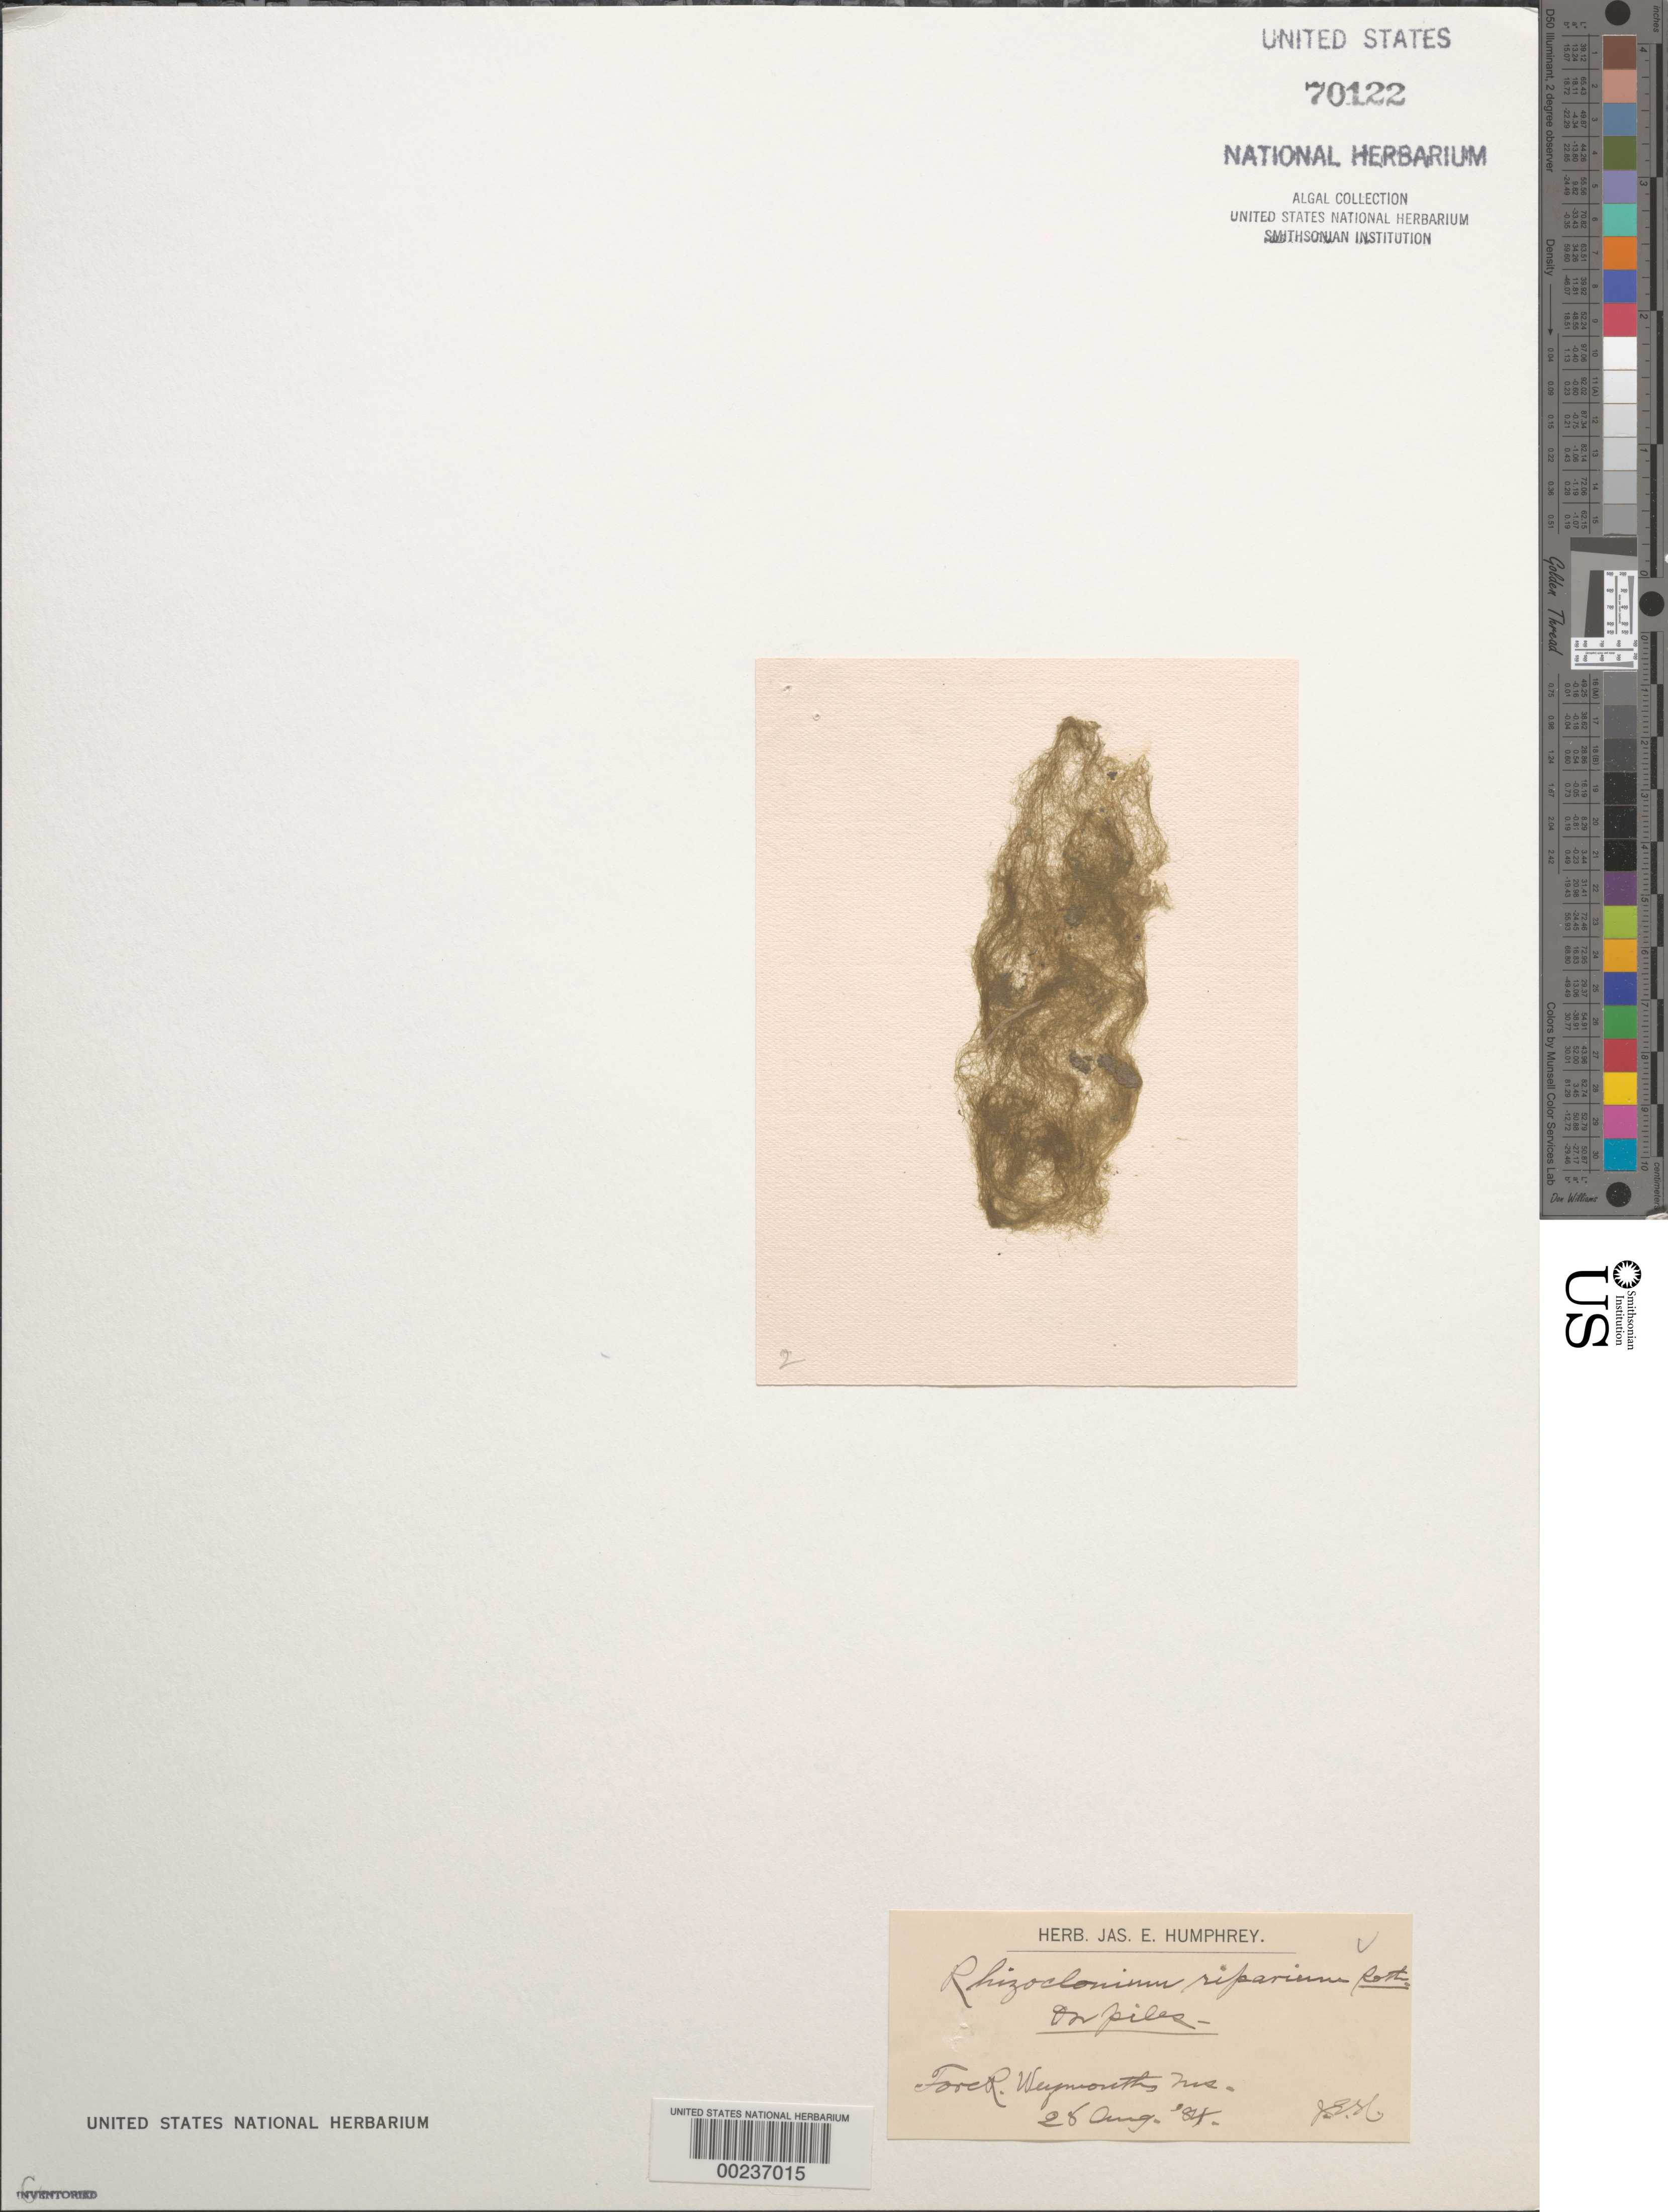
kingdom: Plantae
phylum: Chlorophyta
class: Ulvophyceae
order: Cladophorales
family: Cladophoraceae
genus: Rhizoclonium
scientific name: Rhizoclonium riparium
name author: (Roth) Harv.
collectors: J. Humphrey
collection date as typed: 28 Aug 1884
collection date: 1884-08-28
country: United States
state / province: Massachusetts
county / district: Norfolk County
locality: Fore River, Weymouth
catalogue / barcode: US 70122